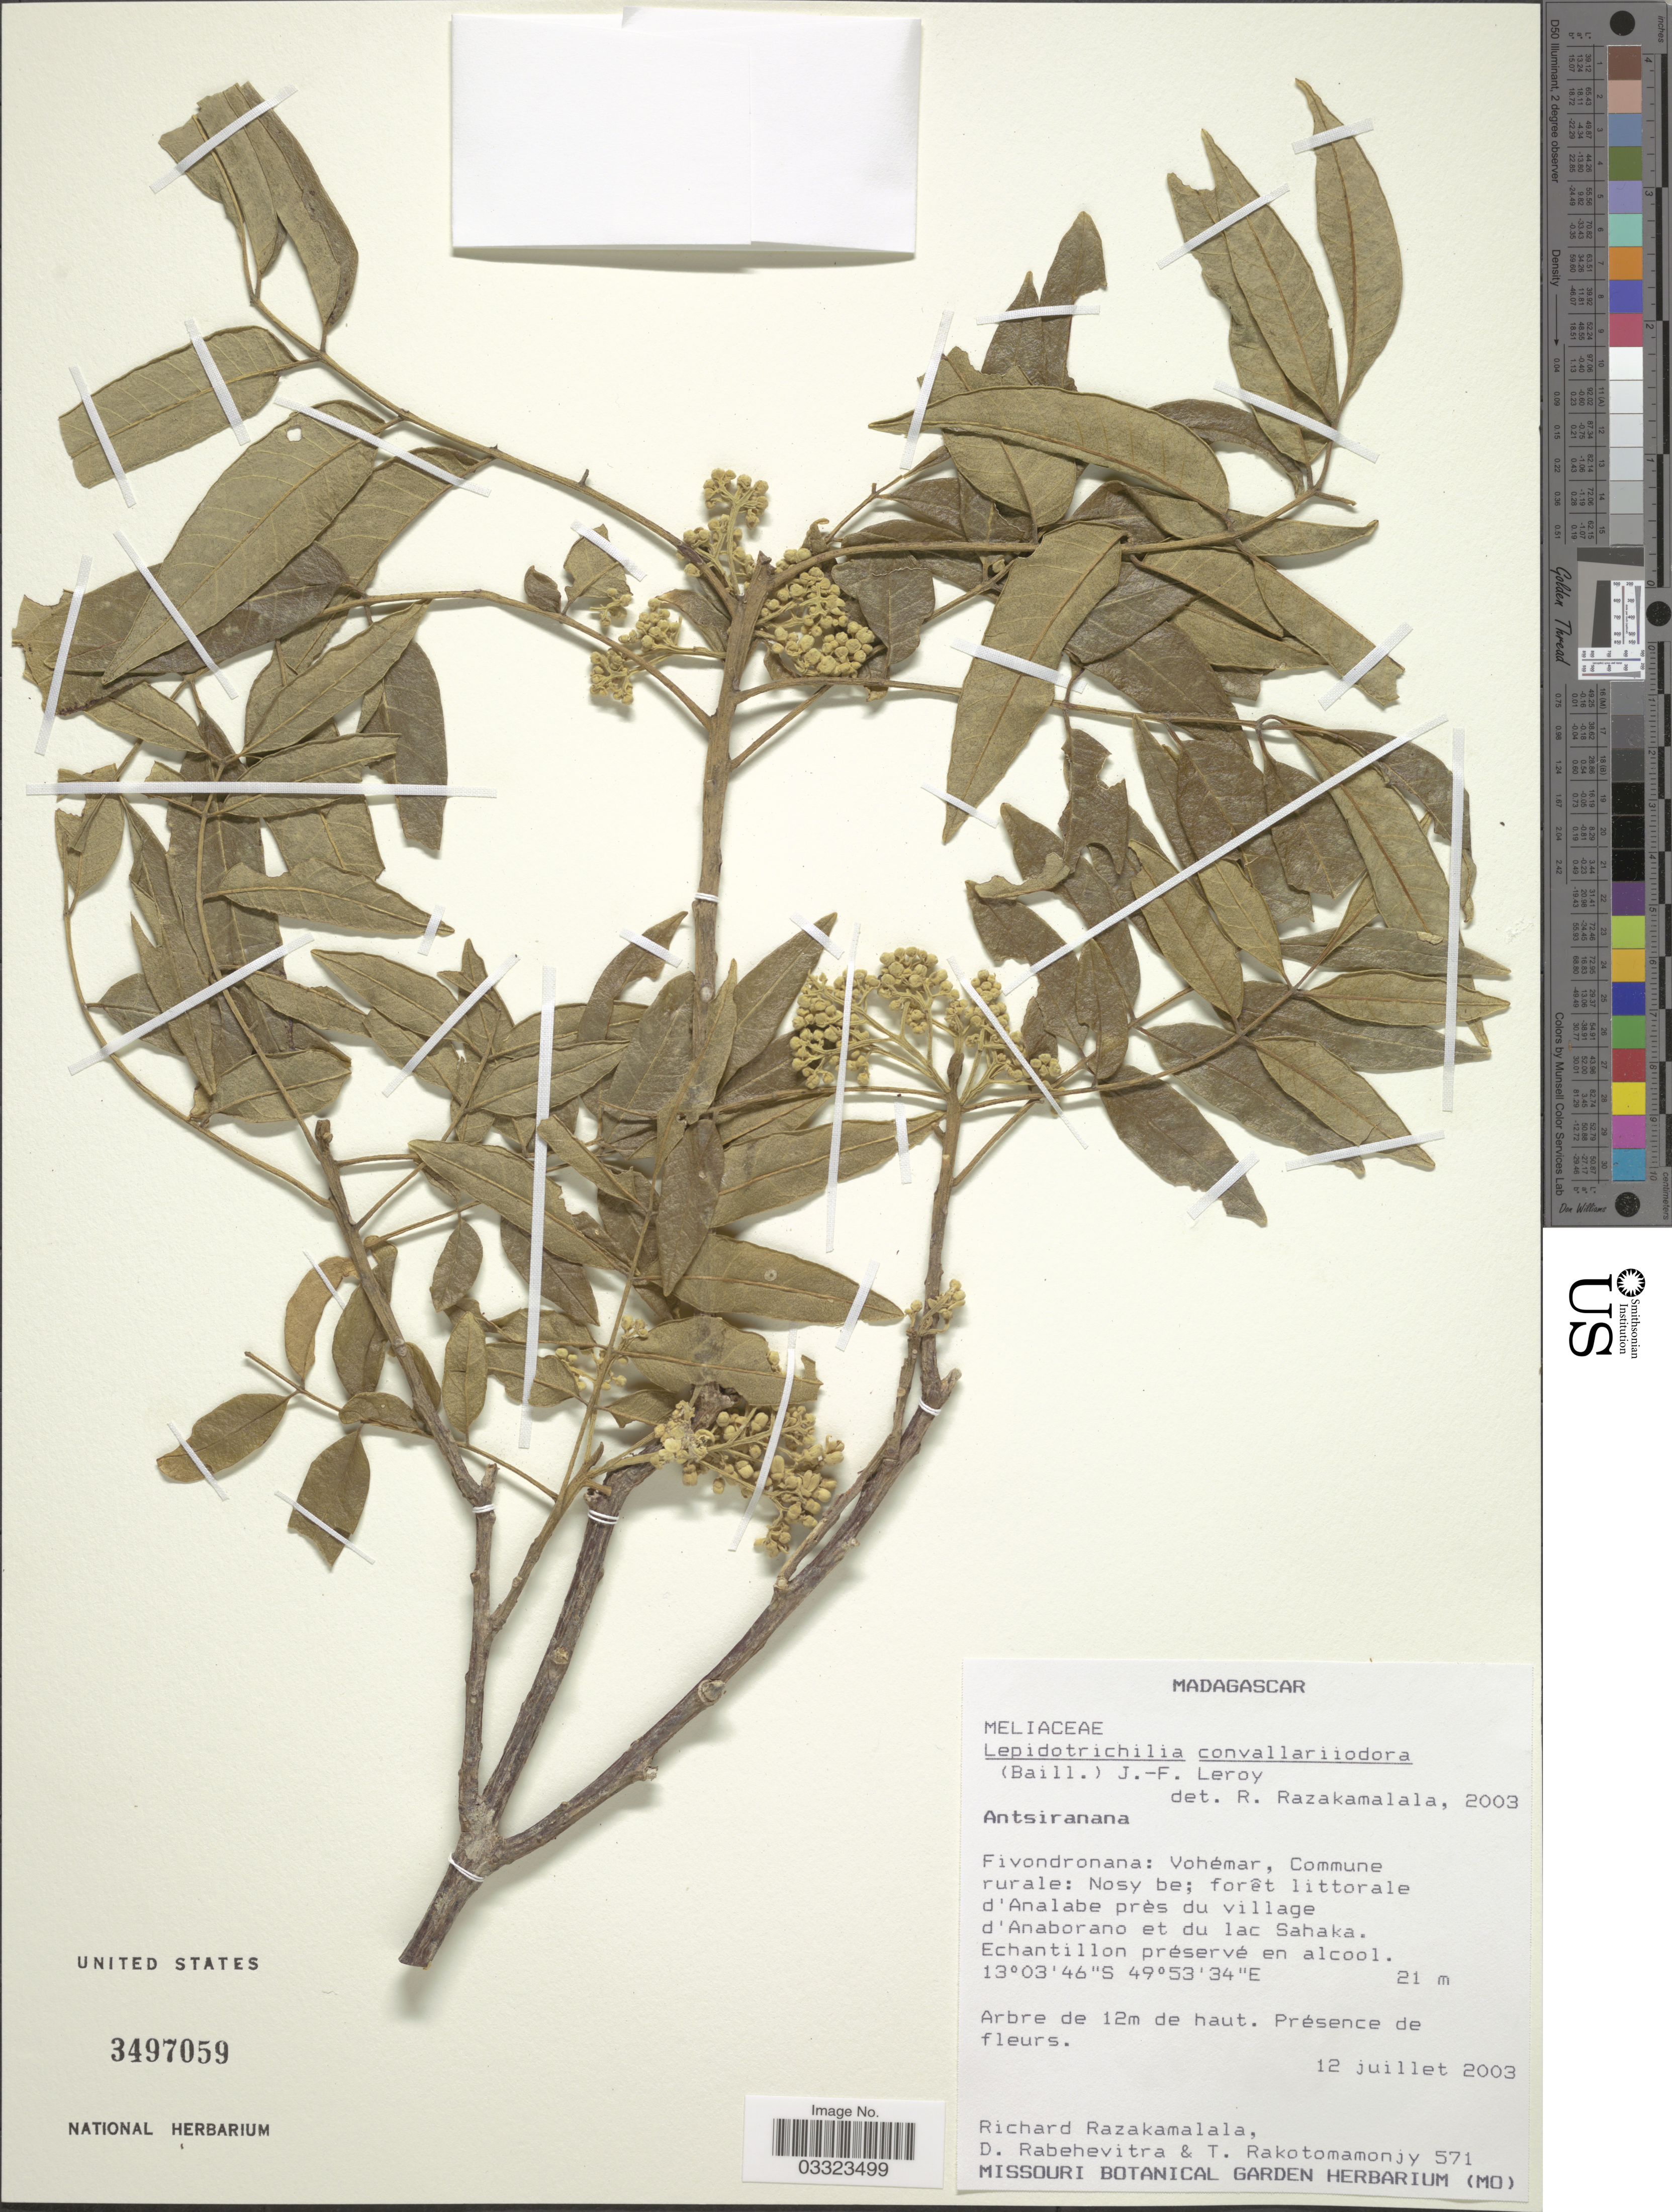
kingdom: Plantae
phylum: Tracheophyta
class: Magnoliopsida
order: Sapindales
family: Meliaceae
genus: Lepidotrichilia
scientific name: Lepidotrichilia convallariodora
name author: (Baill.) J.-F. Leroy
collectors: R. Razakamalala, D. Rabehevitra & T. Rakotomamonjy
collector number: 571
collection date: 2003-07-12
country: Madagascar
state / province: Sava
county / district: Vohémar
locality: Fivondronana: Vohémar, Commune rurale: Nosy be; forêt littorale d'Analabe près du village d'Anaborano et du lac Sahaka. [INTERPRETTED: Nosibe]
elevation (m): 21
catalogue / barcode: US 3497059